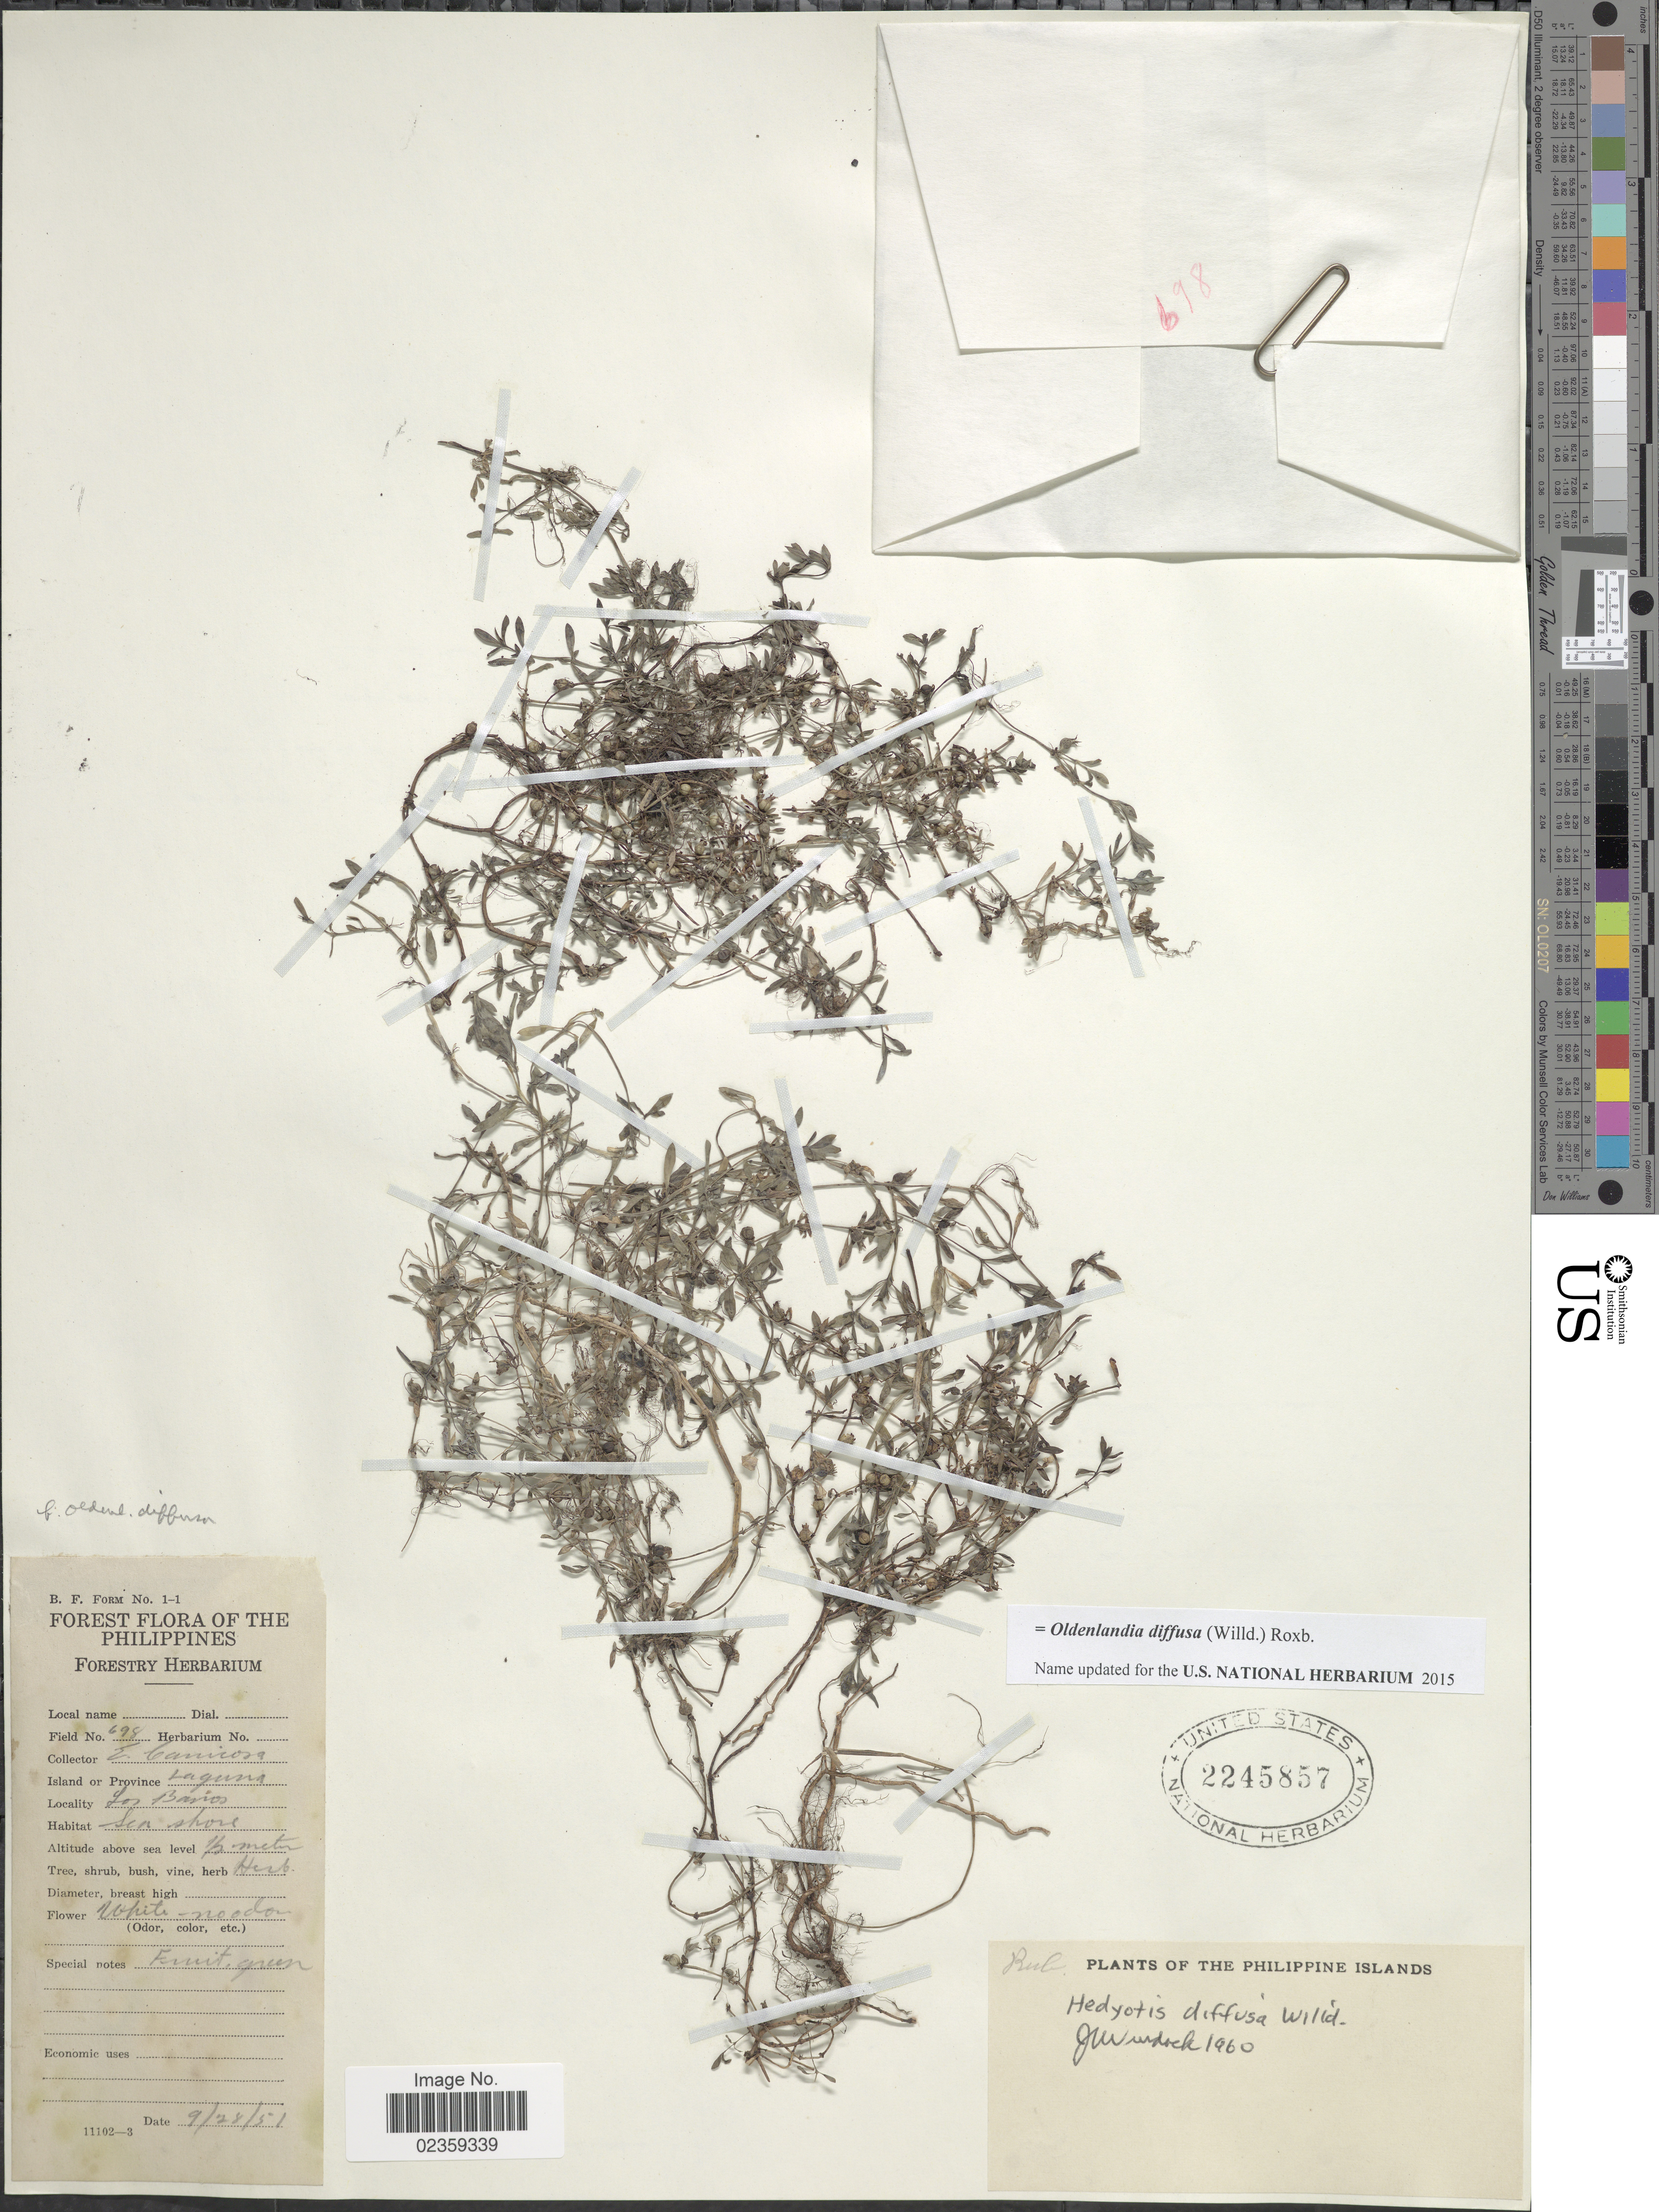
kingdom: Plantae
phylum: Tracheophyta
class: Magnoliopsida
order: Gentianales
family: Rubiaceae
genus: Oldenlandia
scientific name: Oldenlandia diffusa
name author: (Willd.) Roxb.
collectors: E. Canicosa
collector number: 698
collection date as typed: Transcribed d/m/y: 28/9/51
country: Philippines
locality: Philippine Islands. Island or Province Laguna. Los Barios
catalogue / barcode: US 2245857